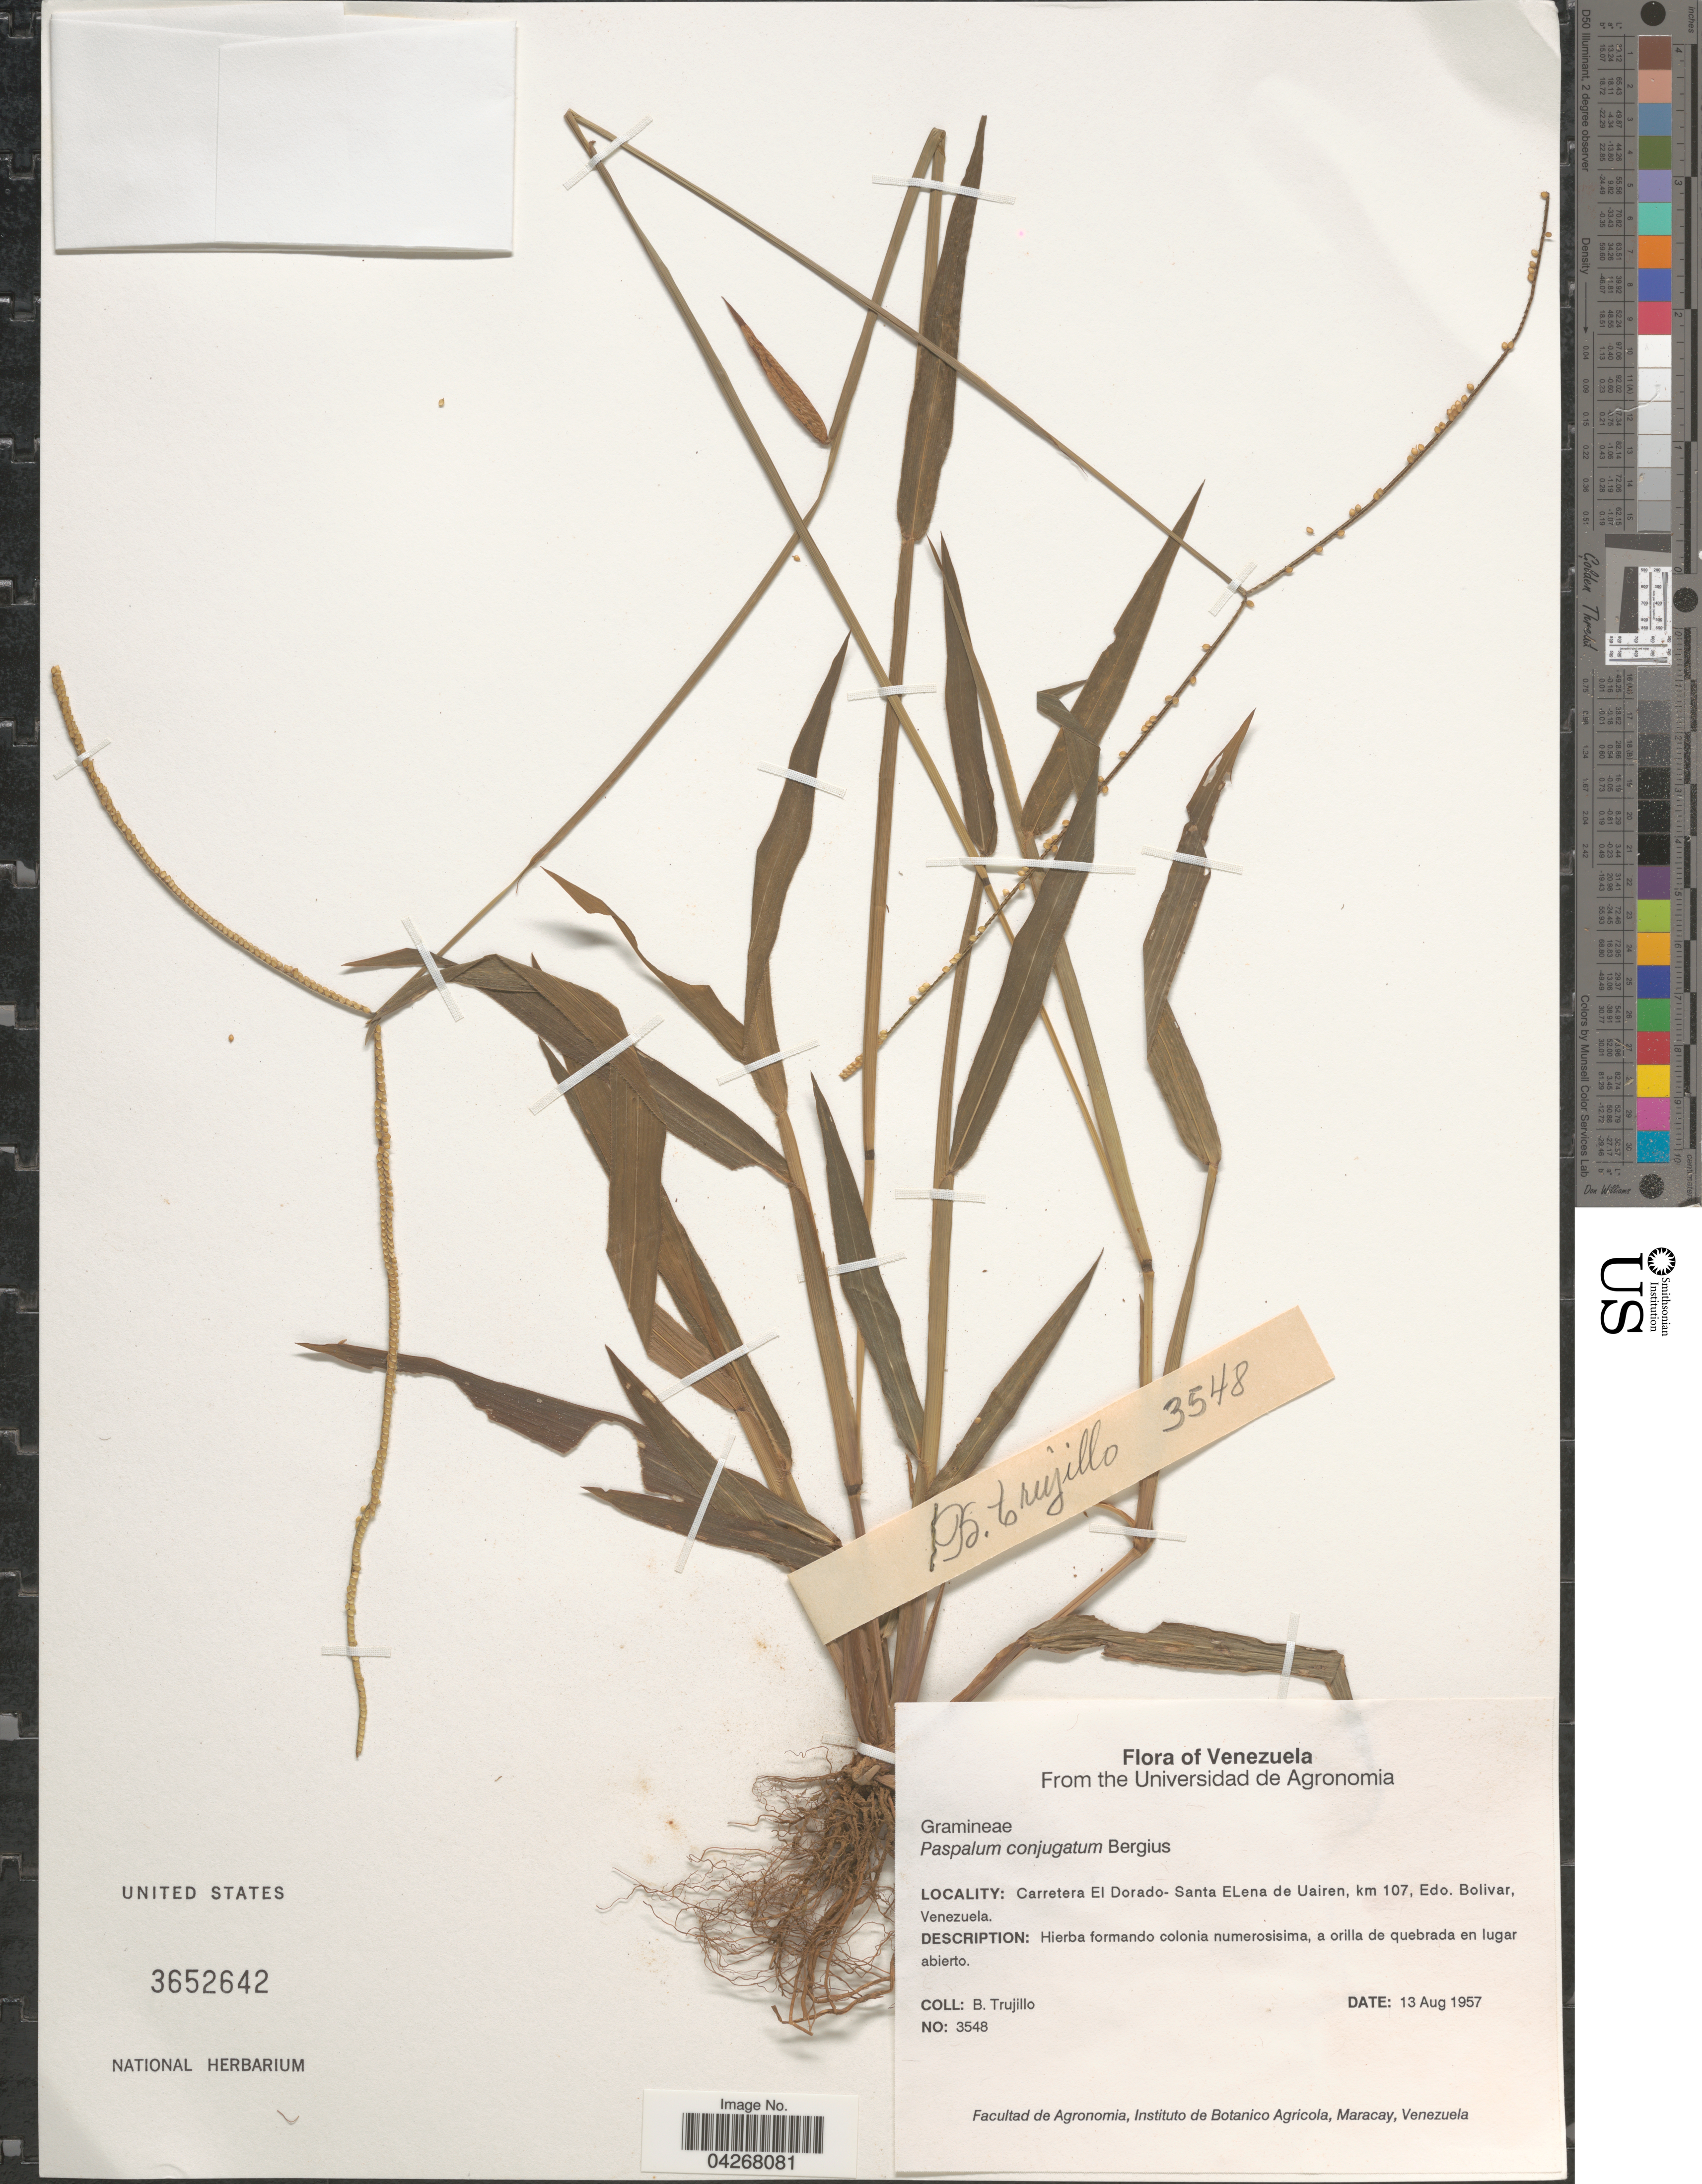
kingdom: Plantae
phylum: Tracheophyta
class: Liliopsida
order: Poales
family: Poaceae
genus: Paspalum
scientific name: Paspalum conjugatum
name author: P.J. Bergius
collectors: B. Trujillo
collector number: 3548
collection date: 1957-08-13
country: Venezuela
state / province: Bolivar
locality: Carretera El Dorado- Santa Elena de Uairen, km 107. A orilla de quebrada en lugar abierto.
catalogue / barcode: US 3652642